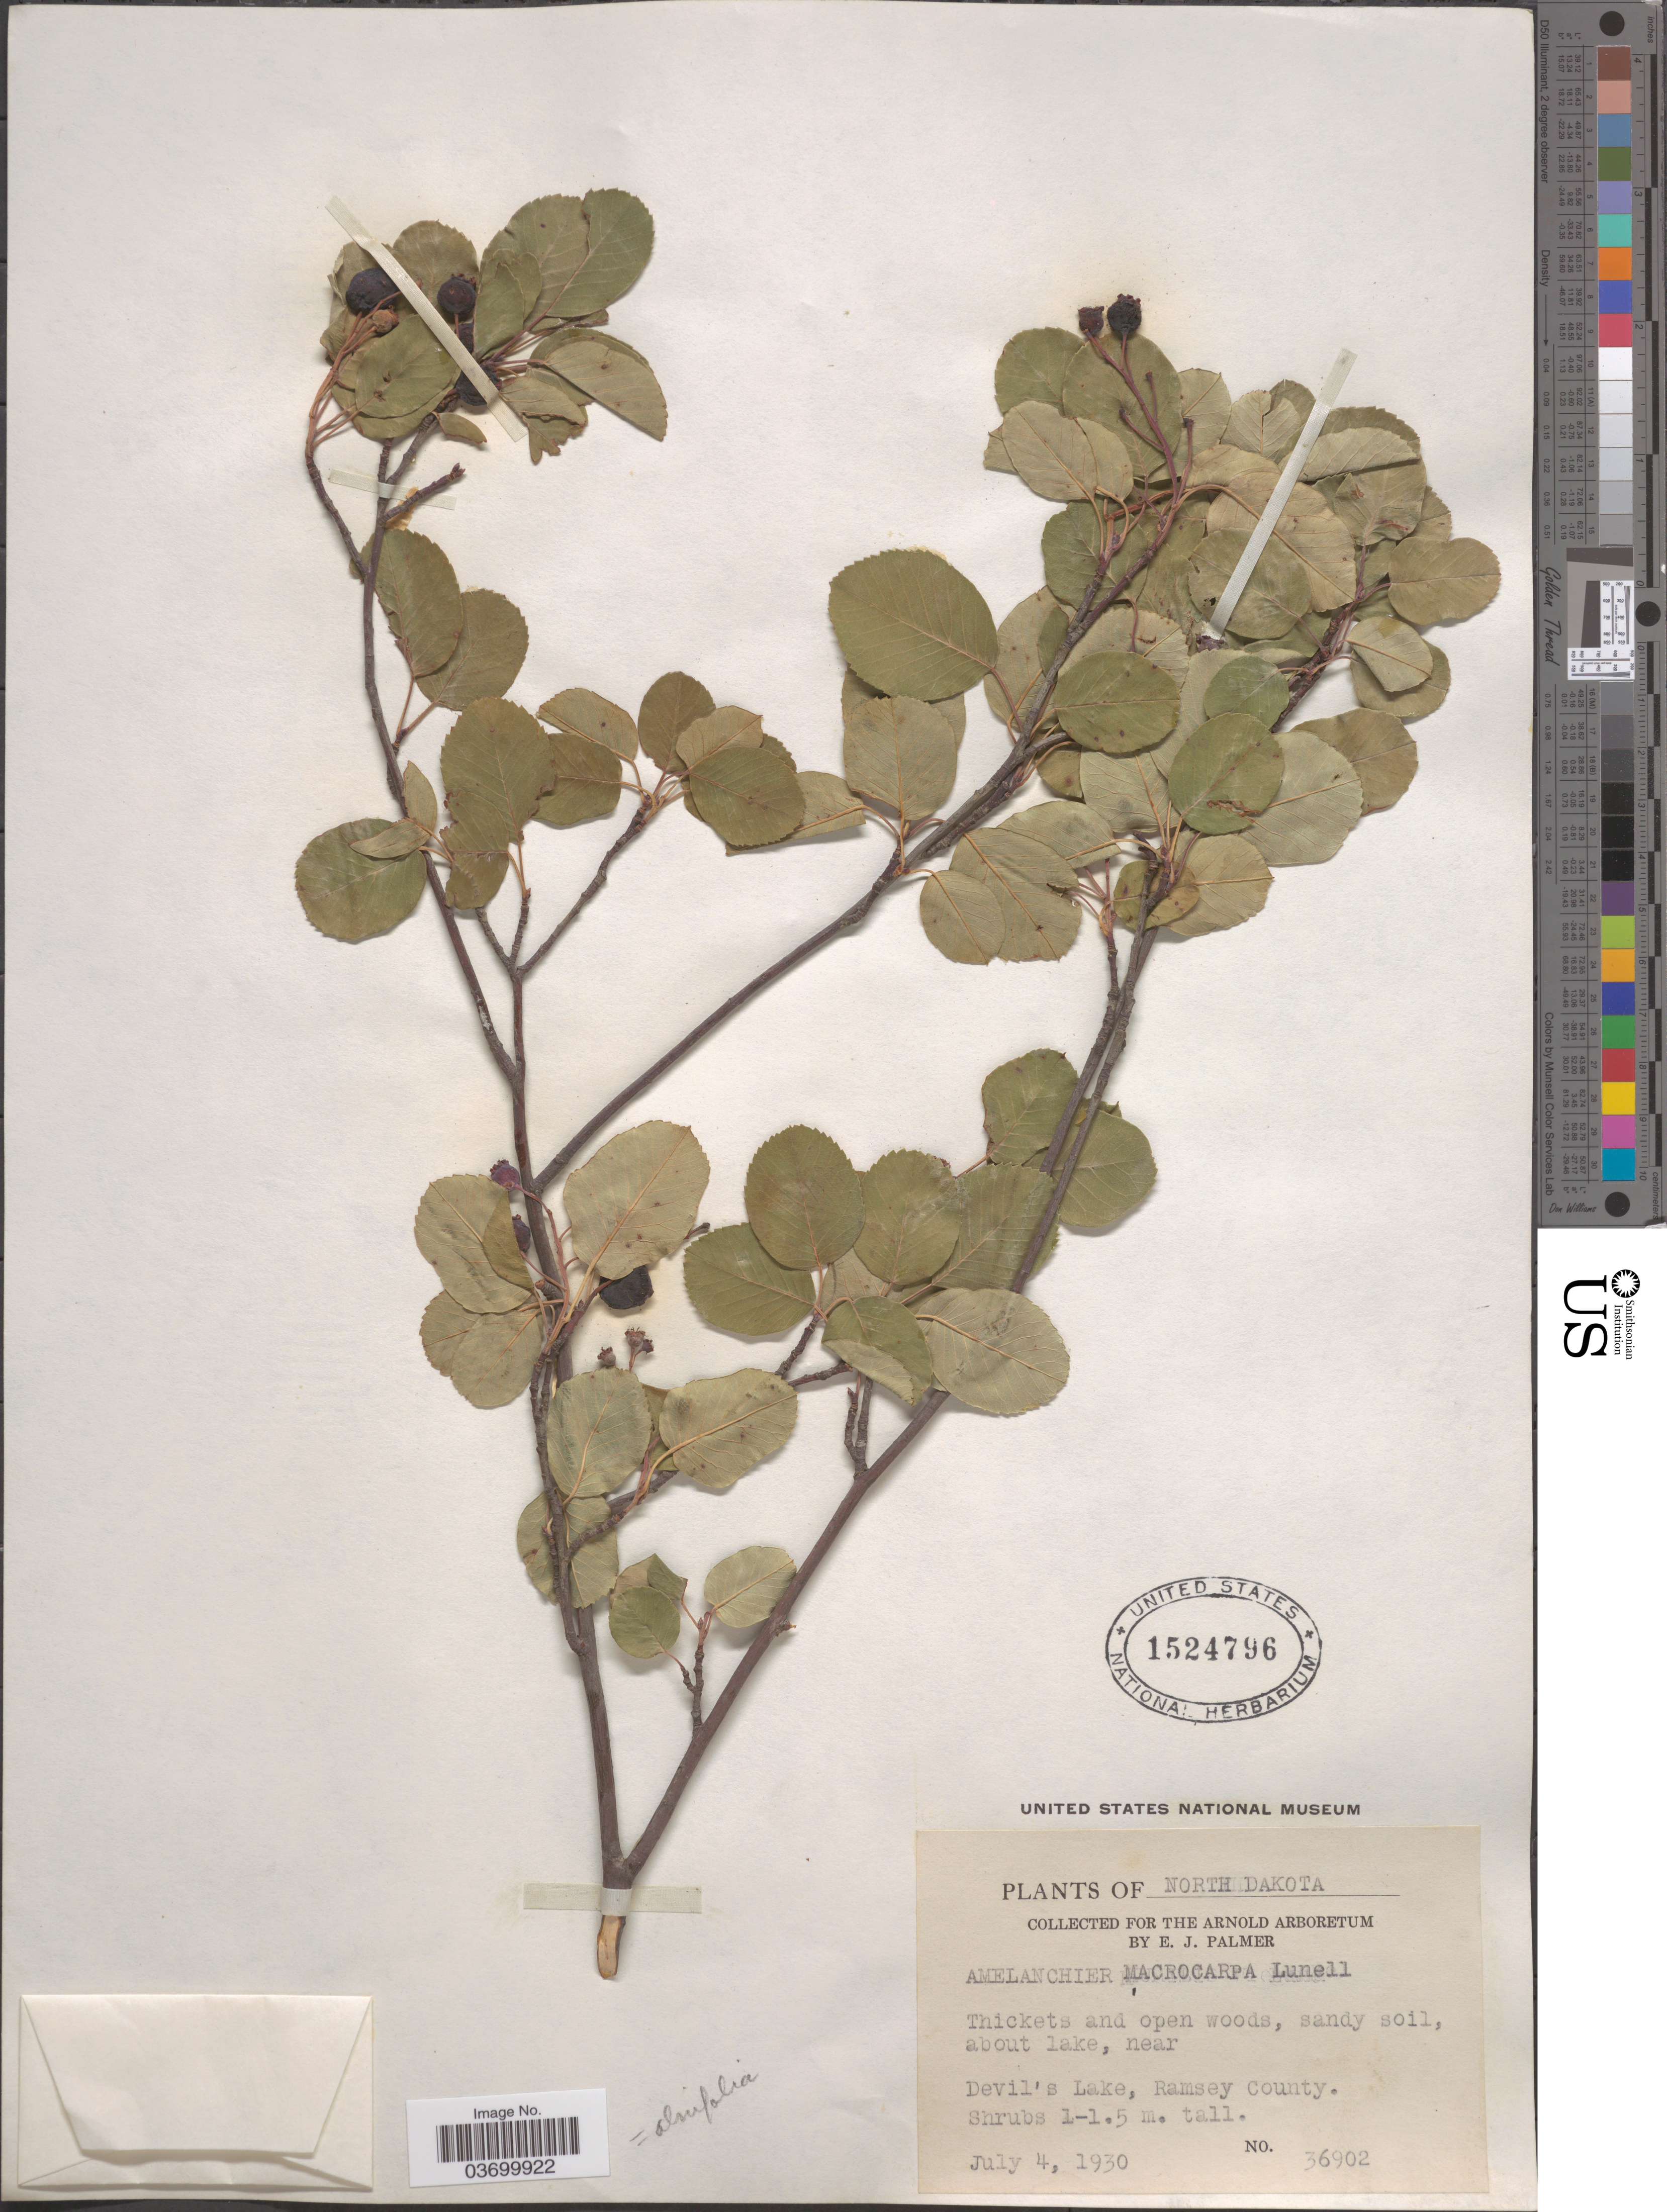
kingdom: Plantae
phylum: Tracheophyta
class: Magnoliopsida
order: Rosales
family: Rosaceae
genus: Amelanchier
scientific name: Amelanchier alnifolia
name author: (Nutt.) Nutt. ex M. Roem.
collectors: E. J. Palmer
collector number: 36902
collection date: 1930-07-04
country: United States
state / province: North Dakota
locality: About lake, near Devil's Lake, Ramsey County.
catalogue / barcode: US 1524796